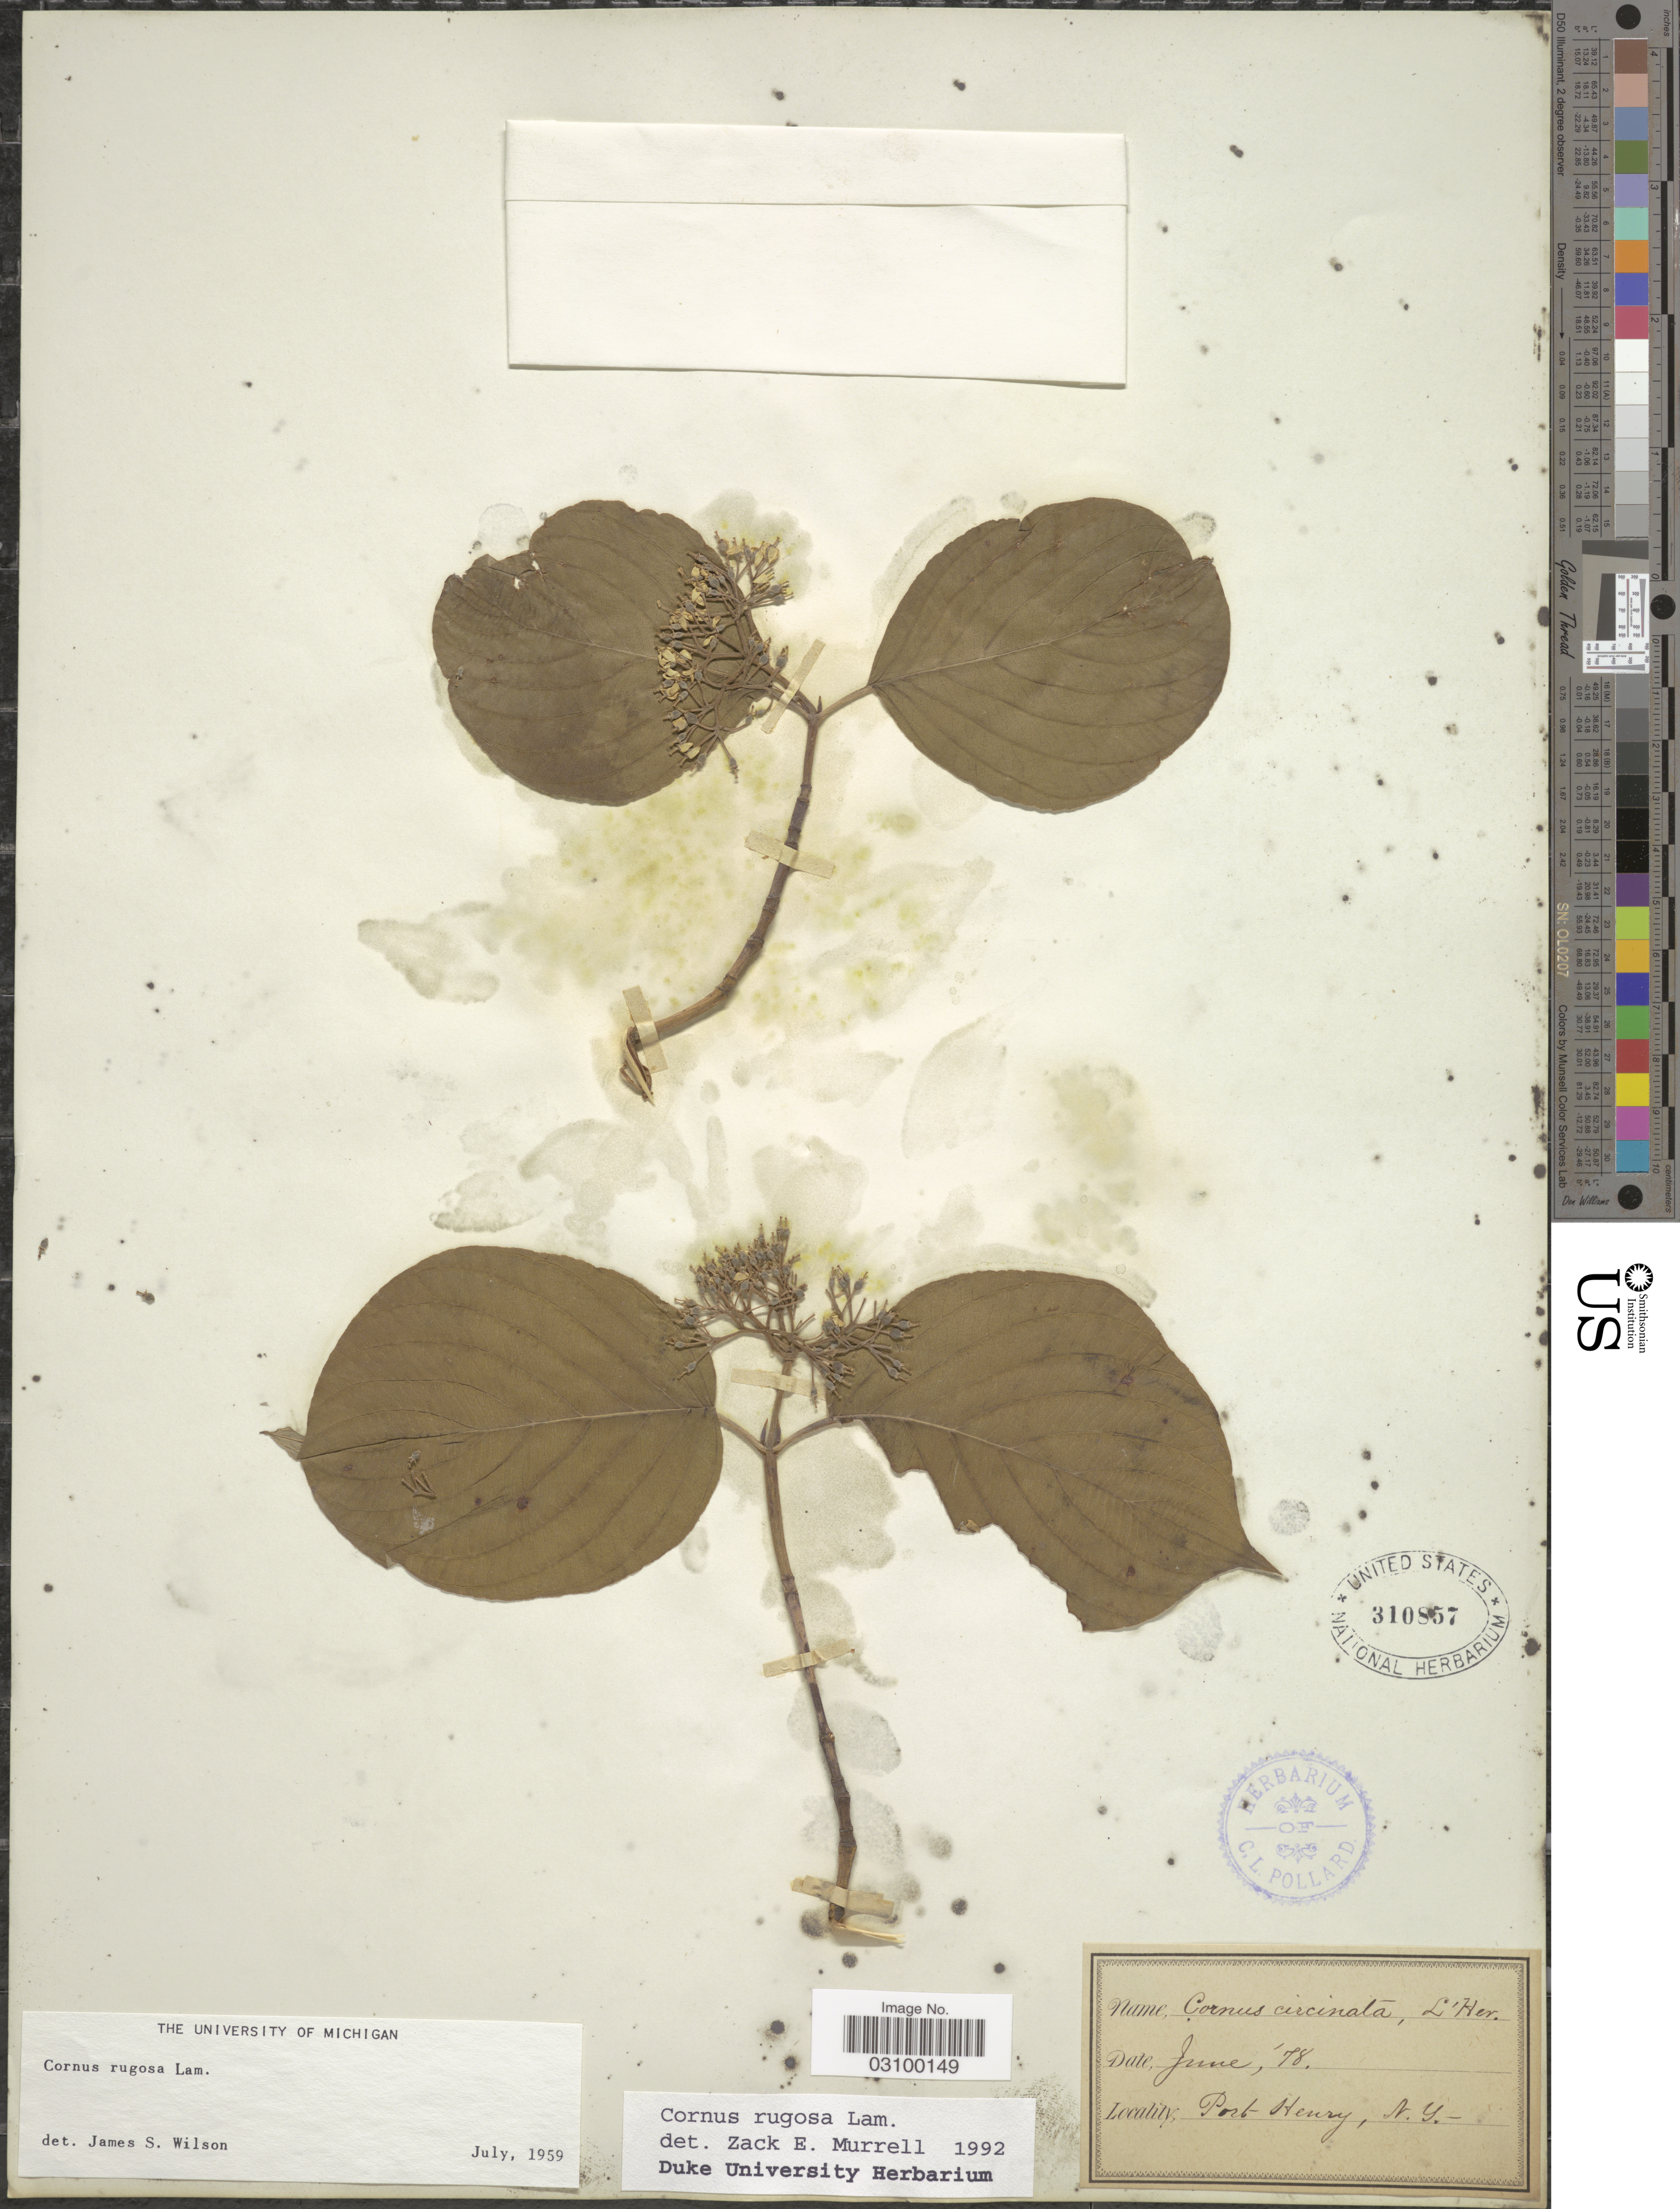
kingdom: Plantae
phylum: Tracheophyta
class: Magnoliopsida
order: Cornales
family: Cornaceae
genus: Cornus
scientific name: Cornus rugosa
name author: Lam.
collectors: ex herb. C.L. Pollard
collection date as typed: Transcribed d/m/y: /6/78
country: United States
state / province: New York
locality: Port Henry, N. Y.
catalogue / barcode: US 310857